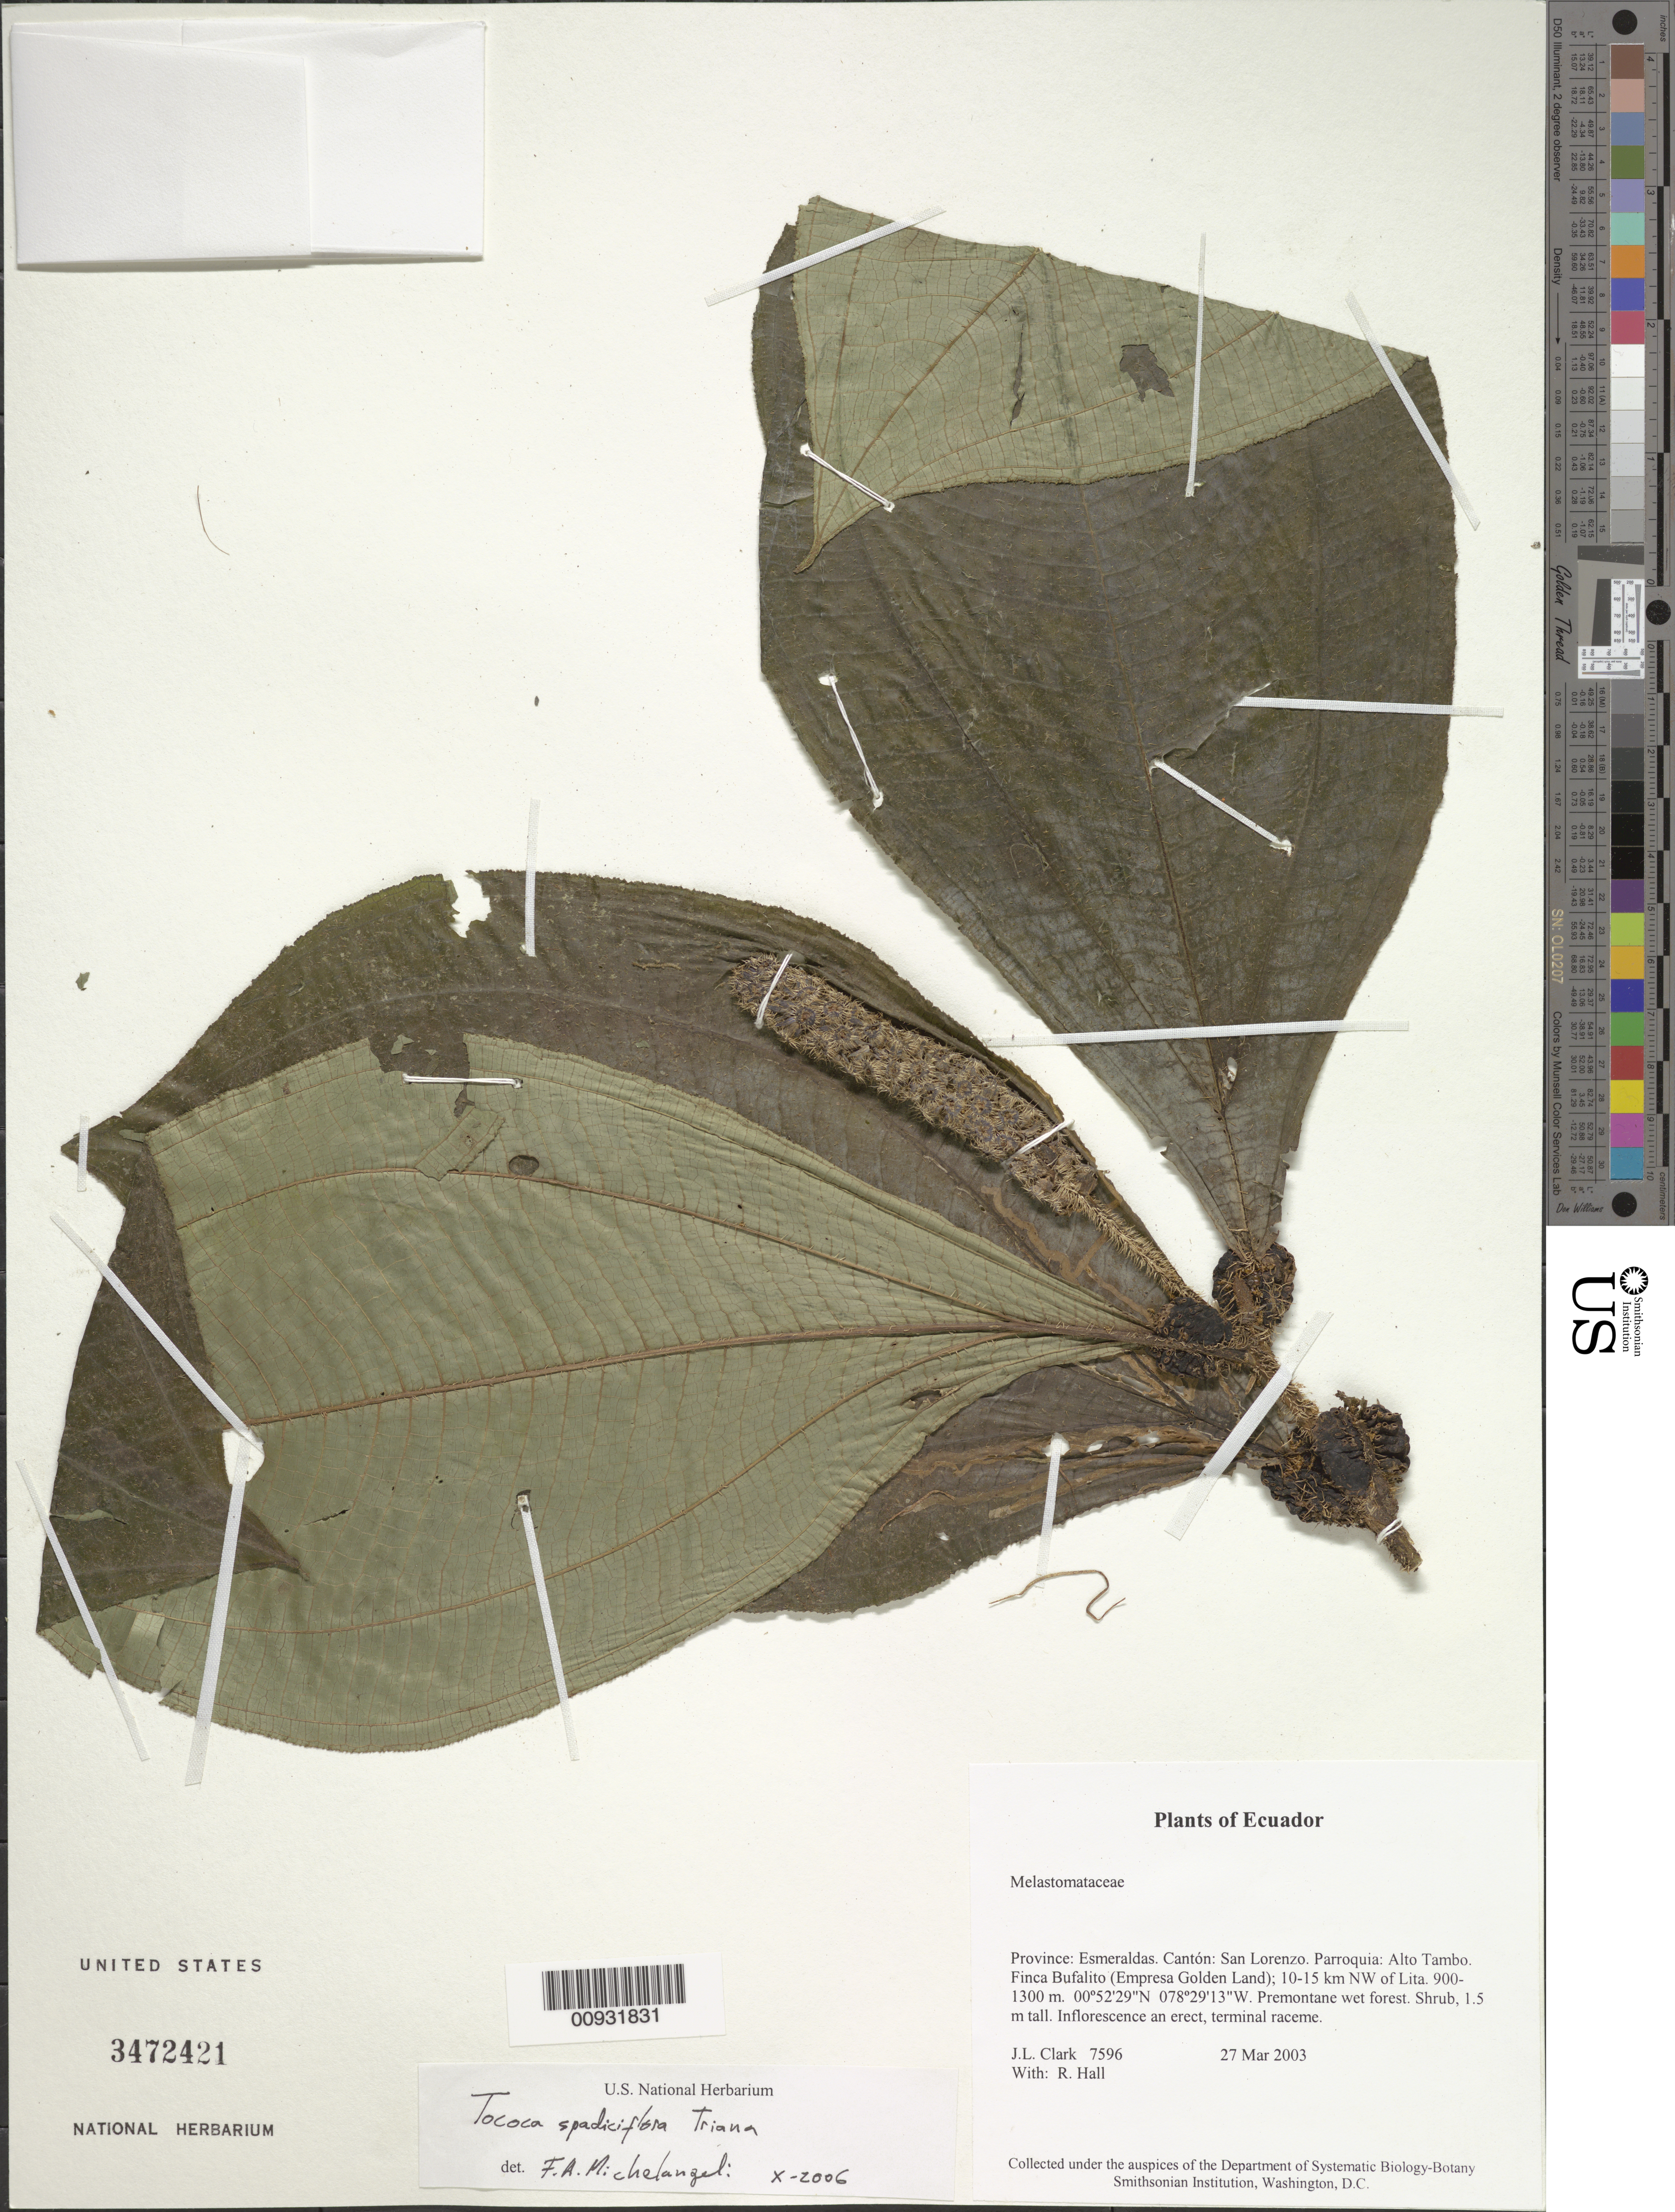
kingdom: Plantae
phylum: Tracheophyta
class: Magnoliopsida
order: Myrtales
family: Melastomataceae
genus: Tococa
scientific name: Tococa spadiciflora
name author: Triana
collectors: J. L. Clark & R. Hall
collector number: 07596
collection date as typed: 27 Mar 2003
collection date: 2003-03-27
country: Ecuador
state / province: Esmeraldas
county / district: San Lorenzo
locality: Parroquia: Alto Tambo. Finca Bufalito (Empresa Golden Land); 10-15 km NW of Lita.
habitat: Premontane wet forest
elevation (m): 900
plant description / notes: QCNE, US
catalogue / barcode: US 3472421